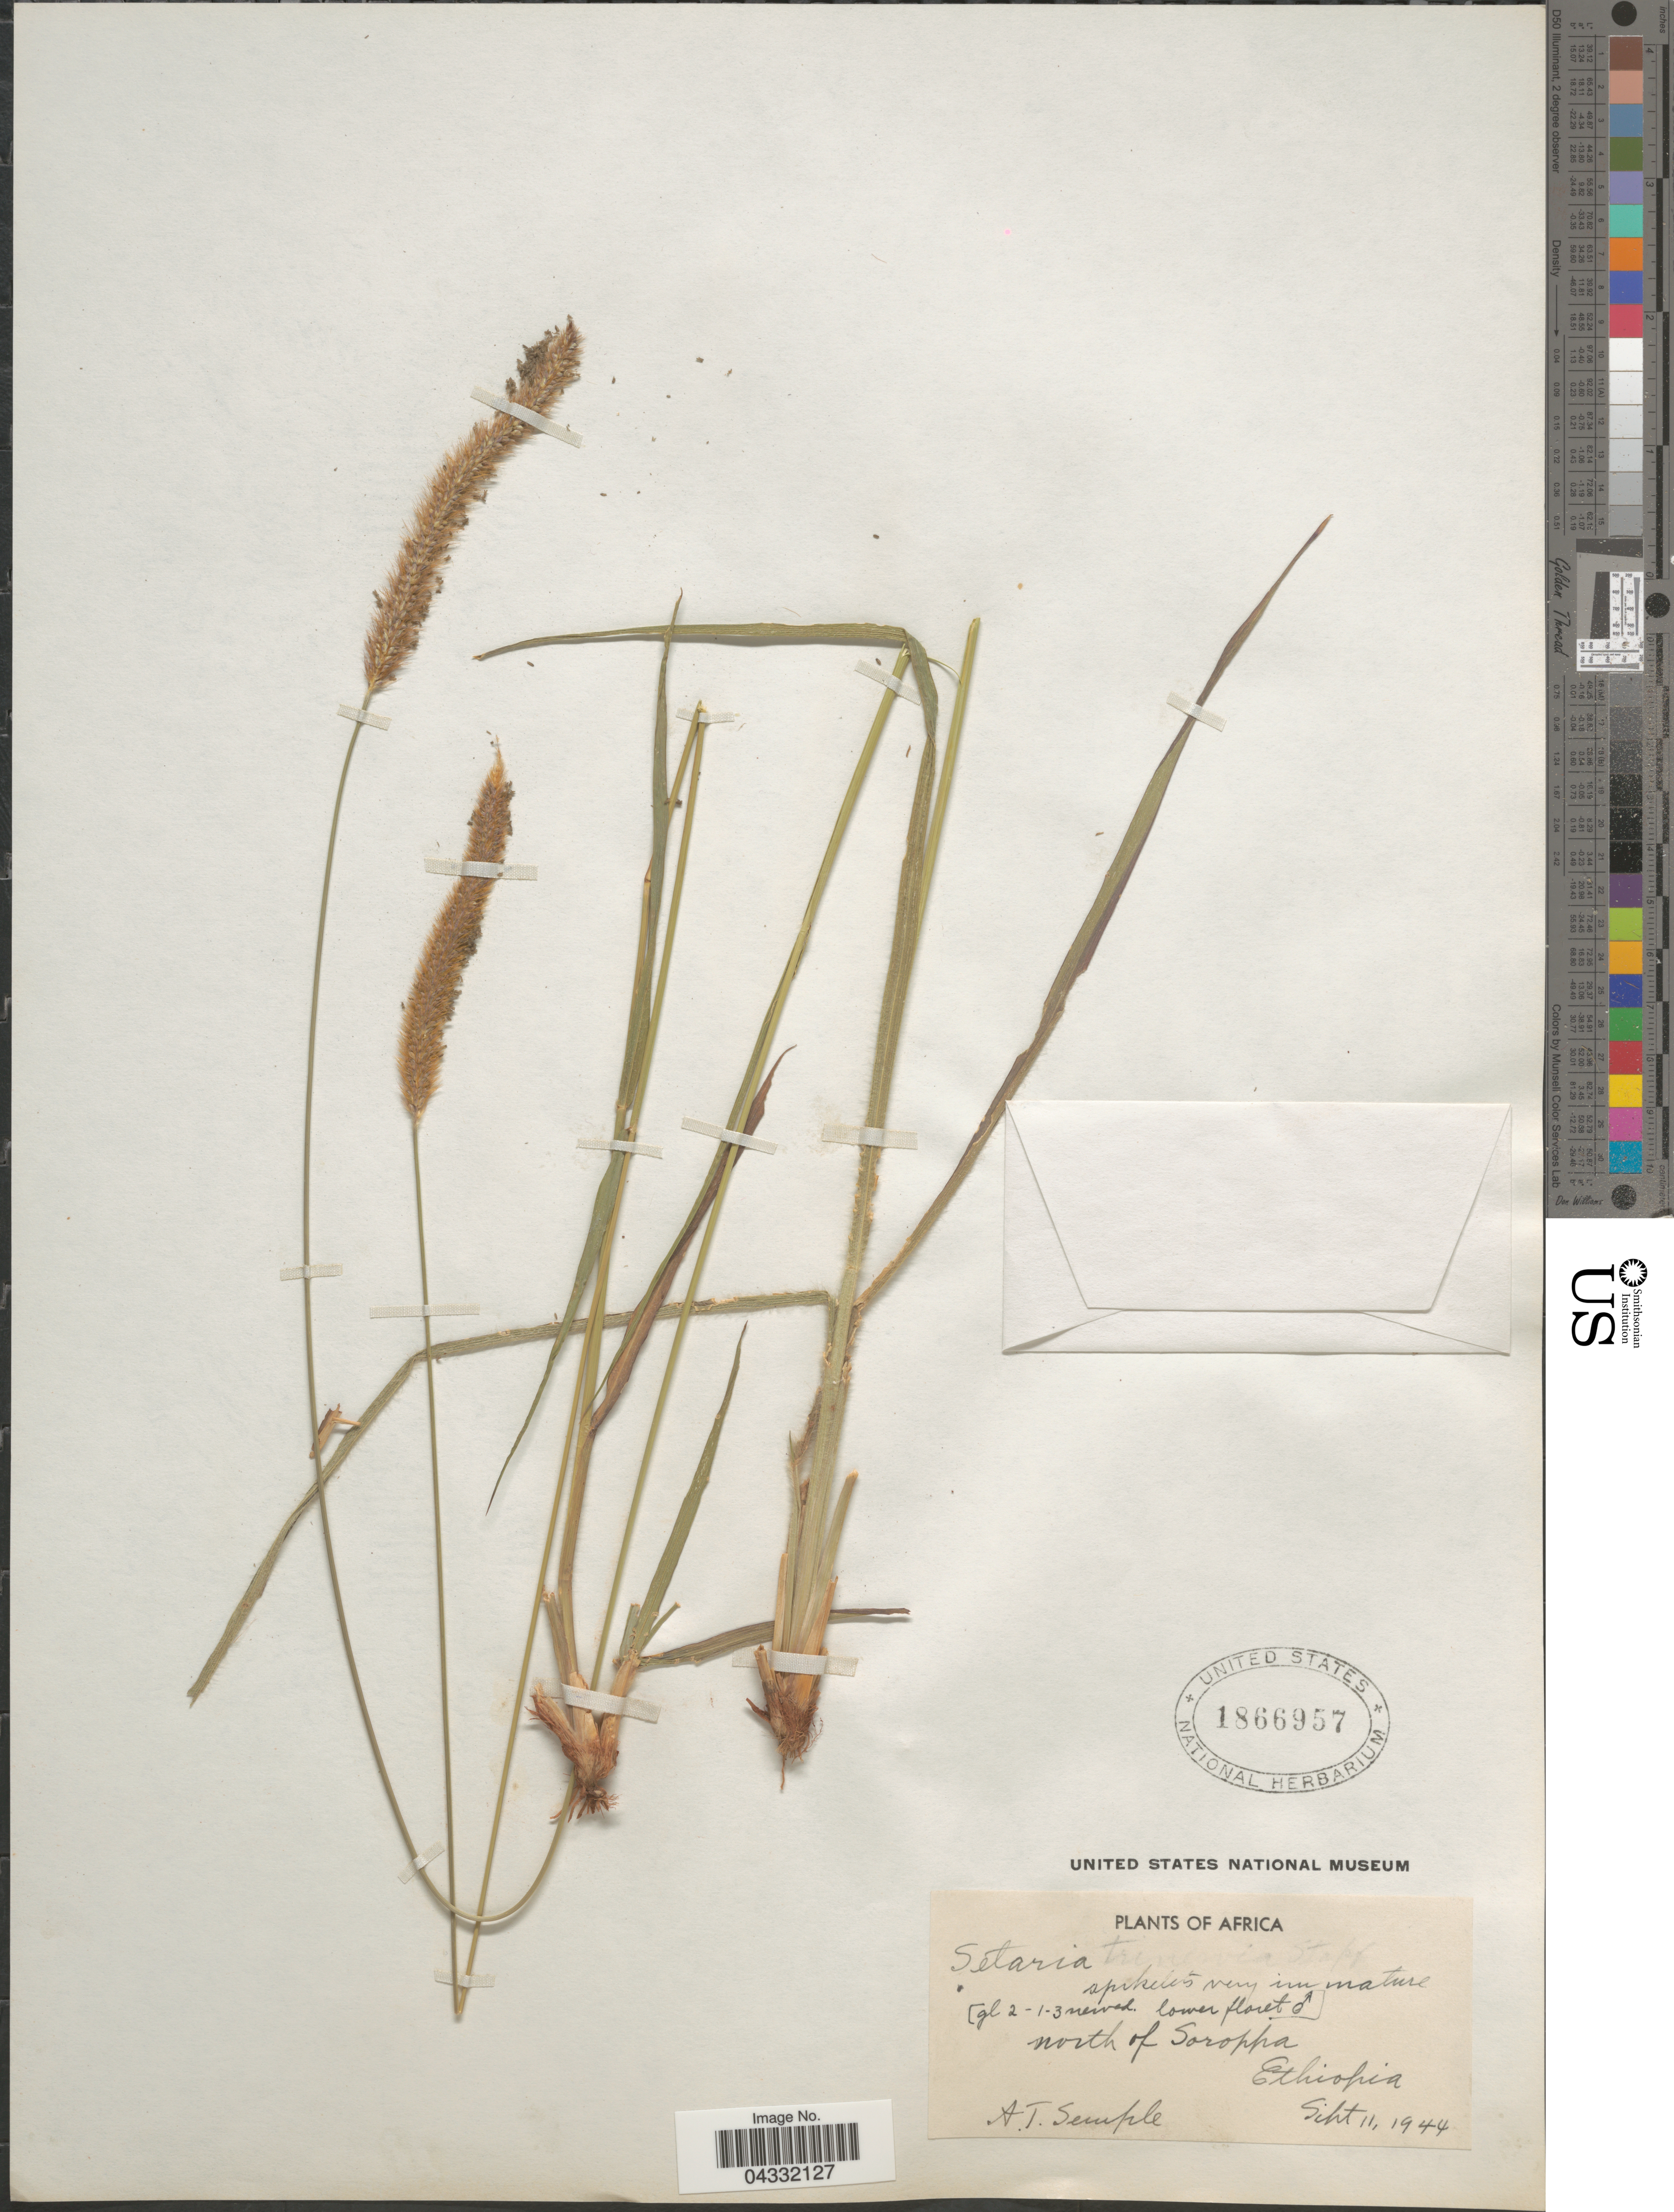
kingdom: Plantae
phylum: Tracheophyta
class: Liliopsida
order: Poales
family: Poaceae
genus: Setaria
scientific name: Setaria sp.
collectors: A. Semple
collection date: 1944-09-11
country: Ethiopia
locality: North of Soroppa.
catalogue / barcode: US 1866957